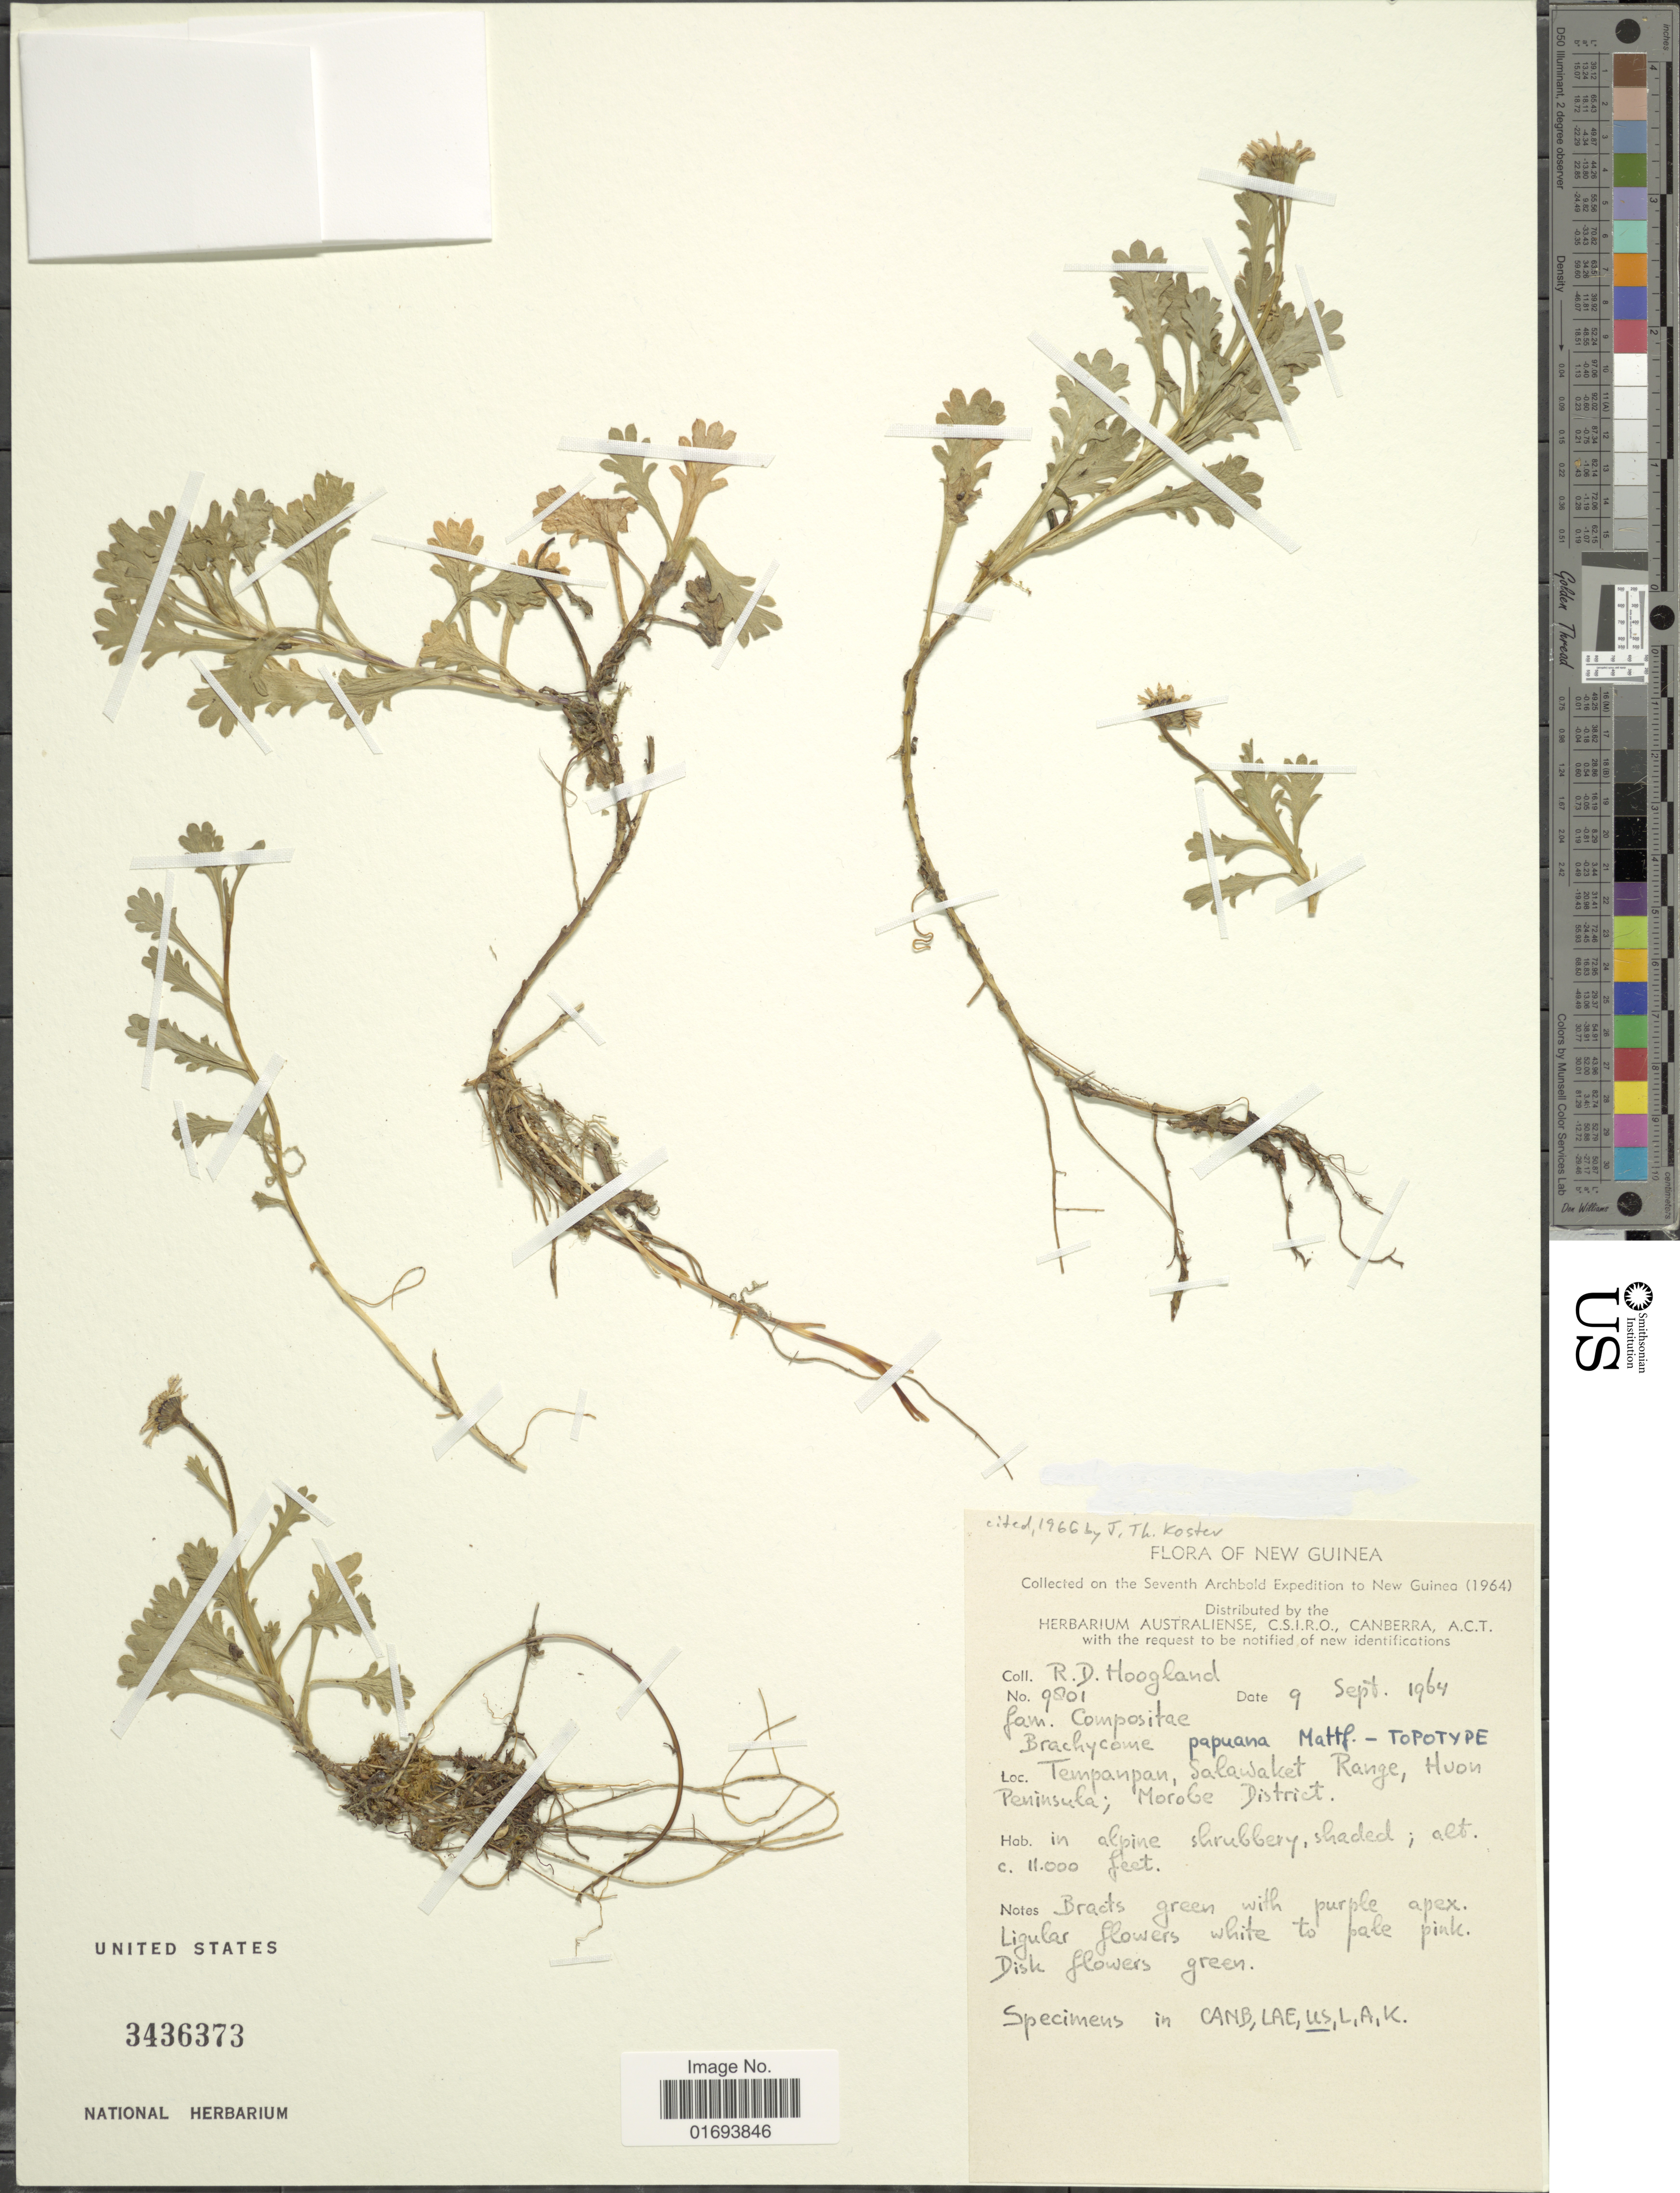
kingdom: Plantae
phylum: Tracheophyta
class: Magnoliopsida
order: Asterales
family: Asteraceae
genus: Brachyscome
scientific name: Brachyscome papuana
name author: Mattf.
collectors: R. D. Hoogland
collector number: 9801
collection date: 1964-09-09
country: Papua New Guinea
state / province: Morobe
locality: Tempanpan, Salawaket Range, Huon Peninsula; Morobe District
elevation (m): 3353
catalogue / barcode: US 3436373